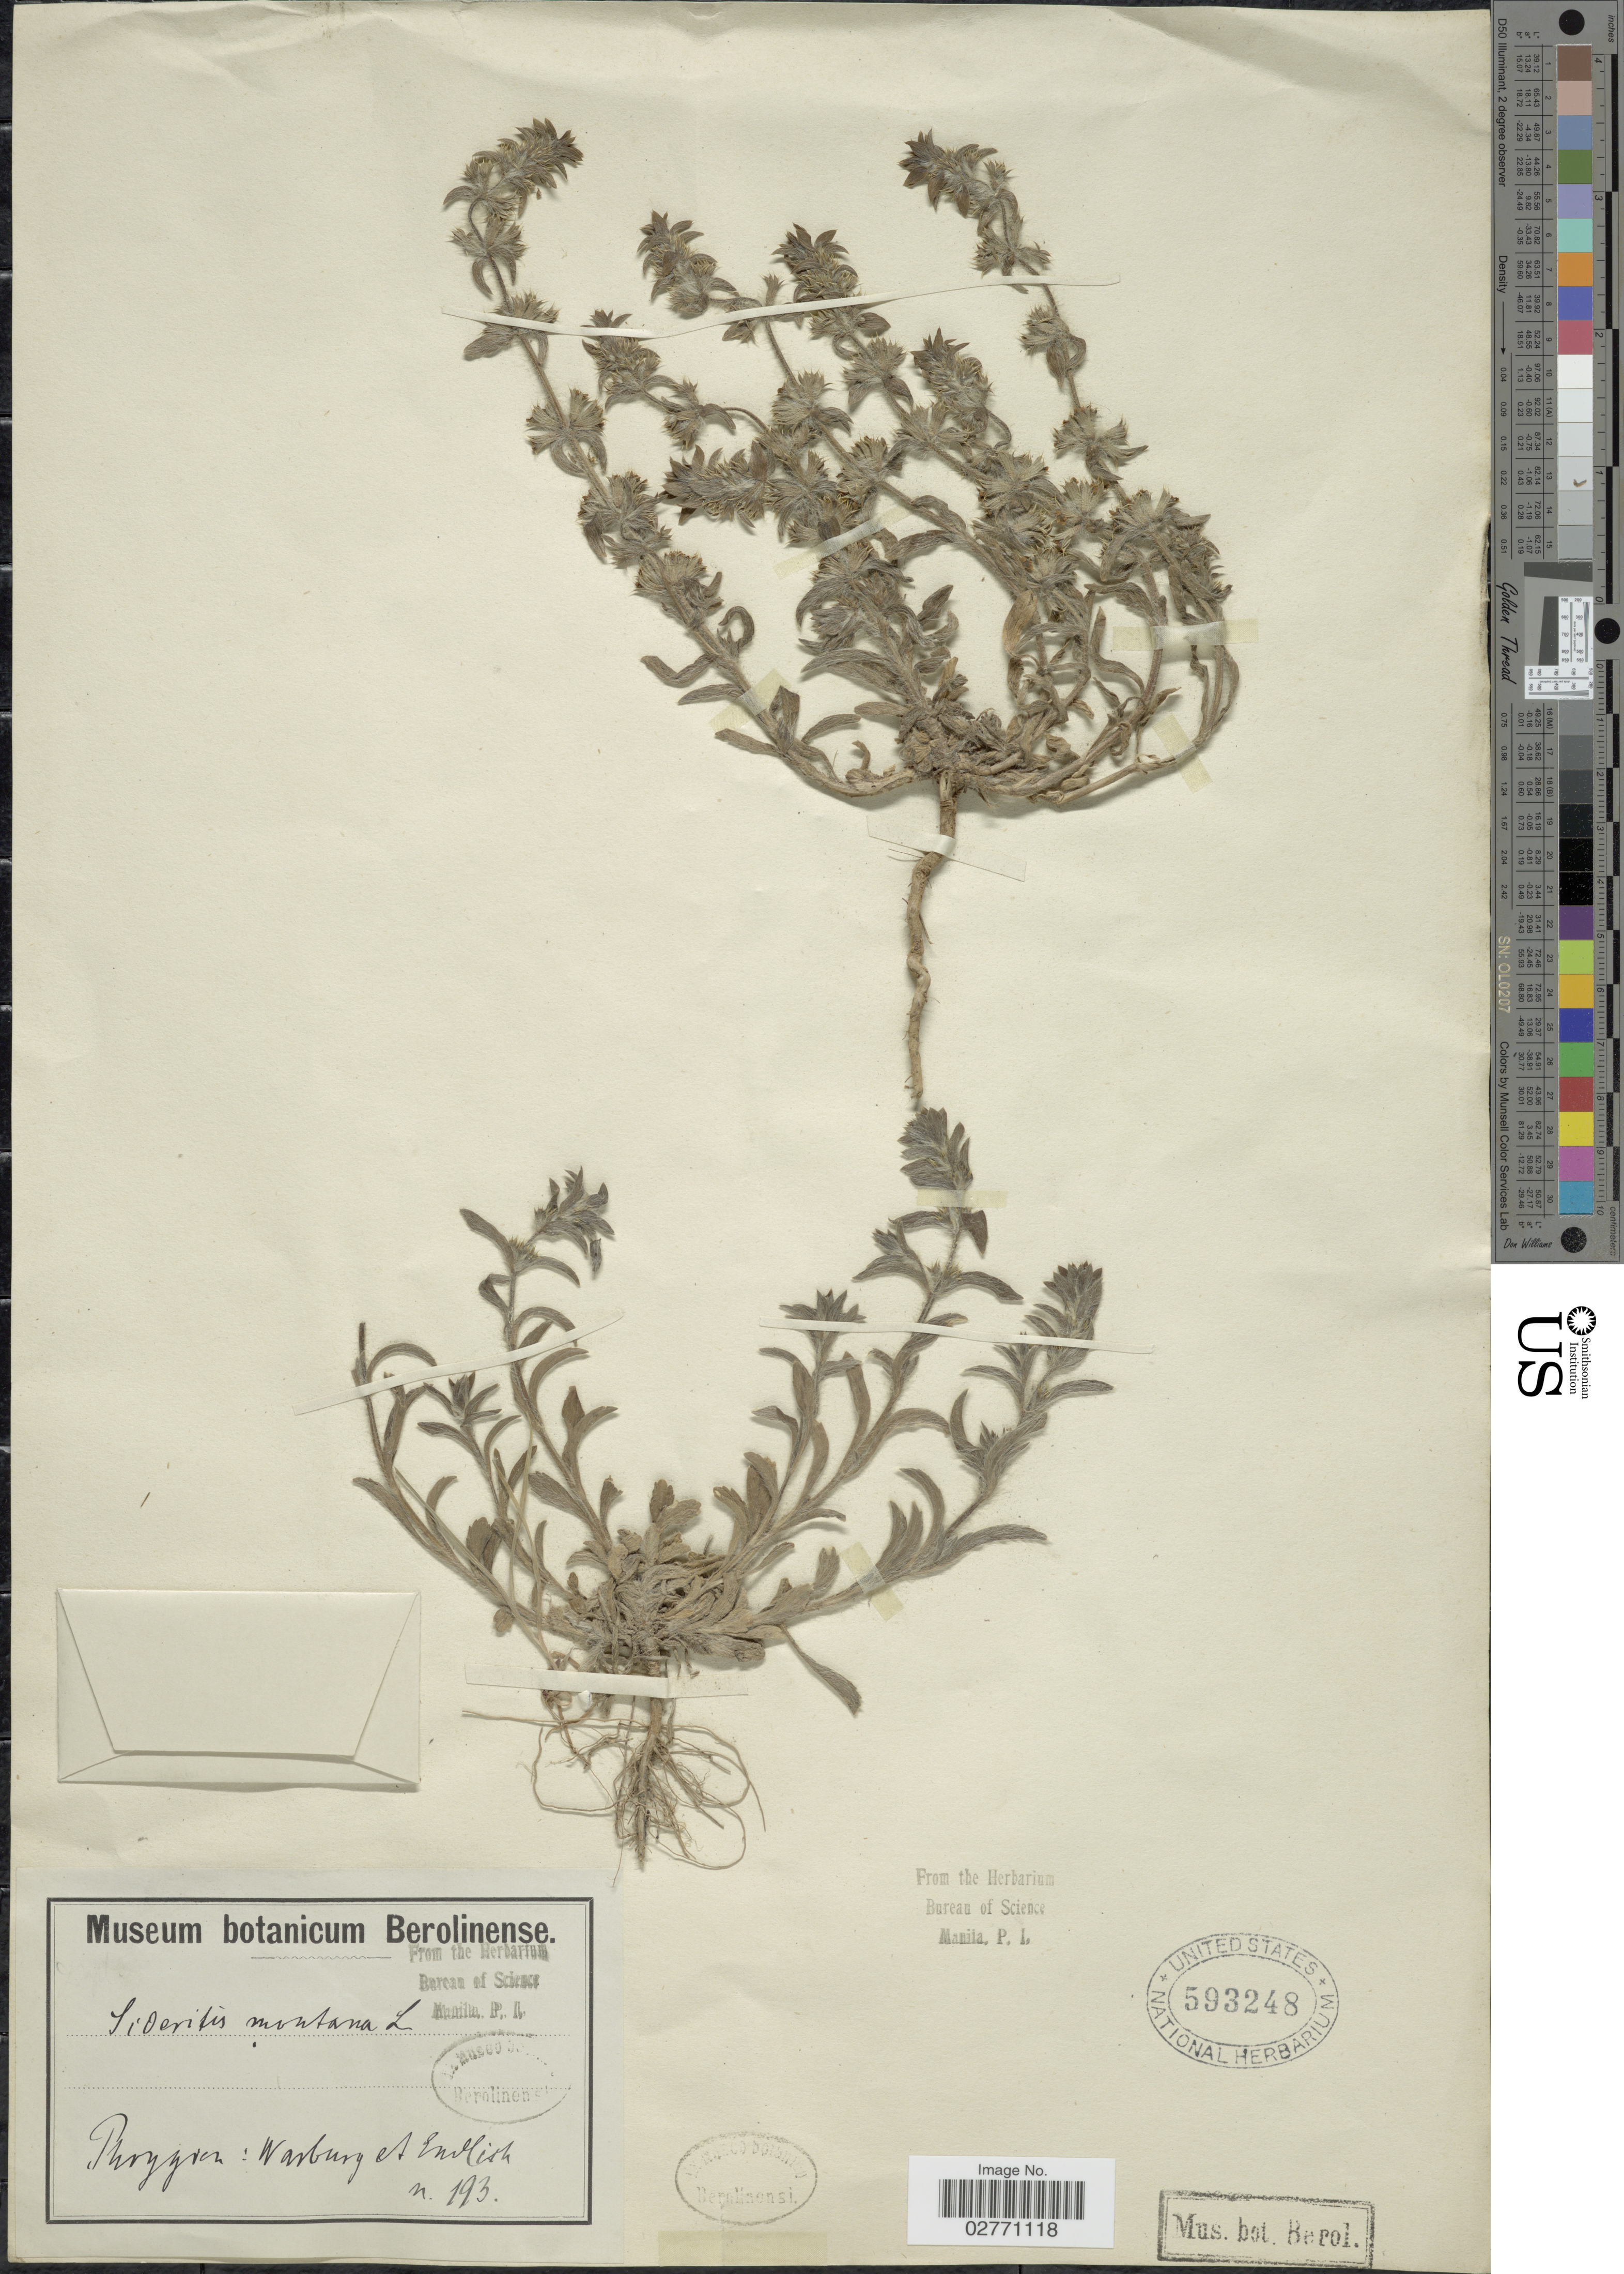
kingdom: Plantae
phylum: Tracheophyta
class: Magnoliopsida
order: Lamiales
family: Lamiaceae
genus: Sideritis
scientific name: Sideritis montana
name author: L.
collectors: Warburg & Endlich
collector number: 193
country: Turkey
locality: Phrygian.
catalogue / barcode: US 593248